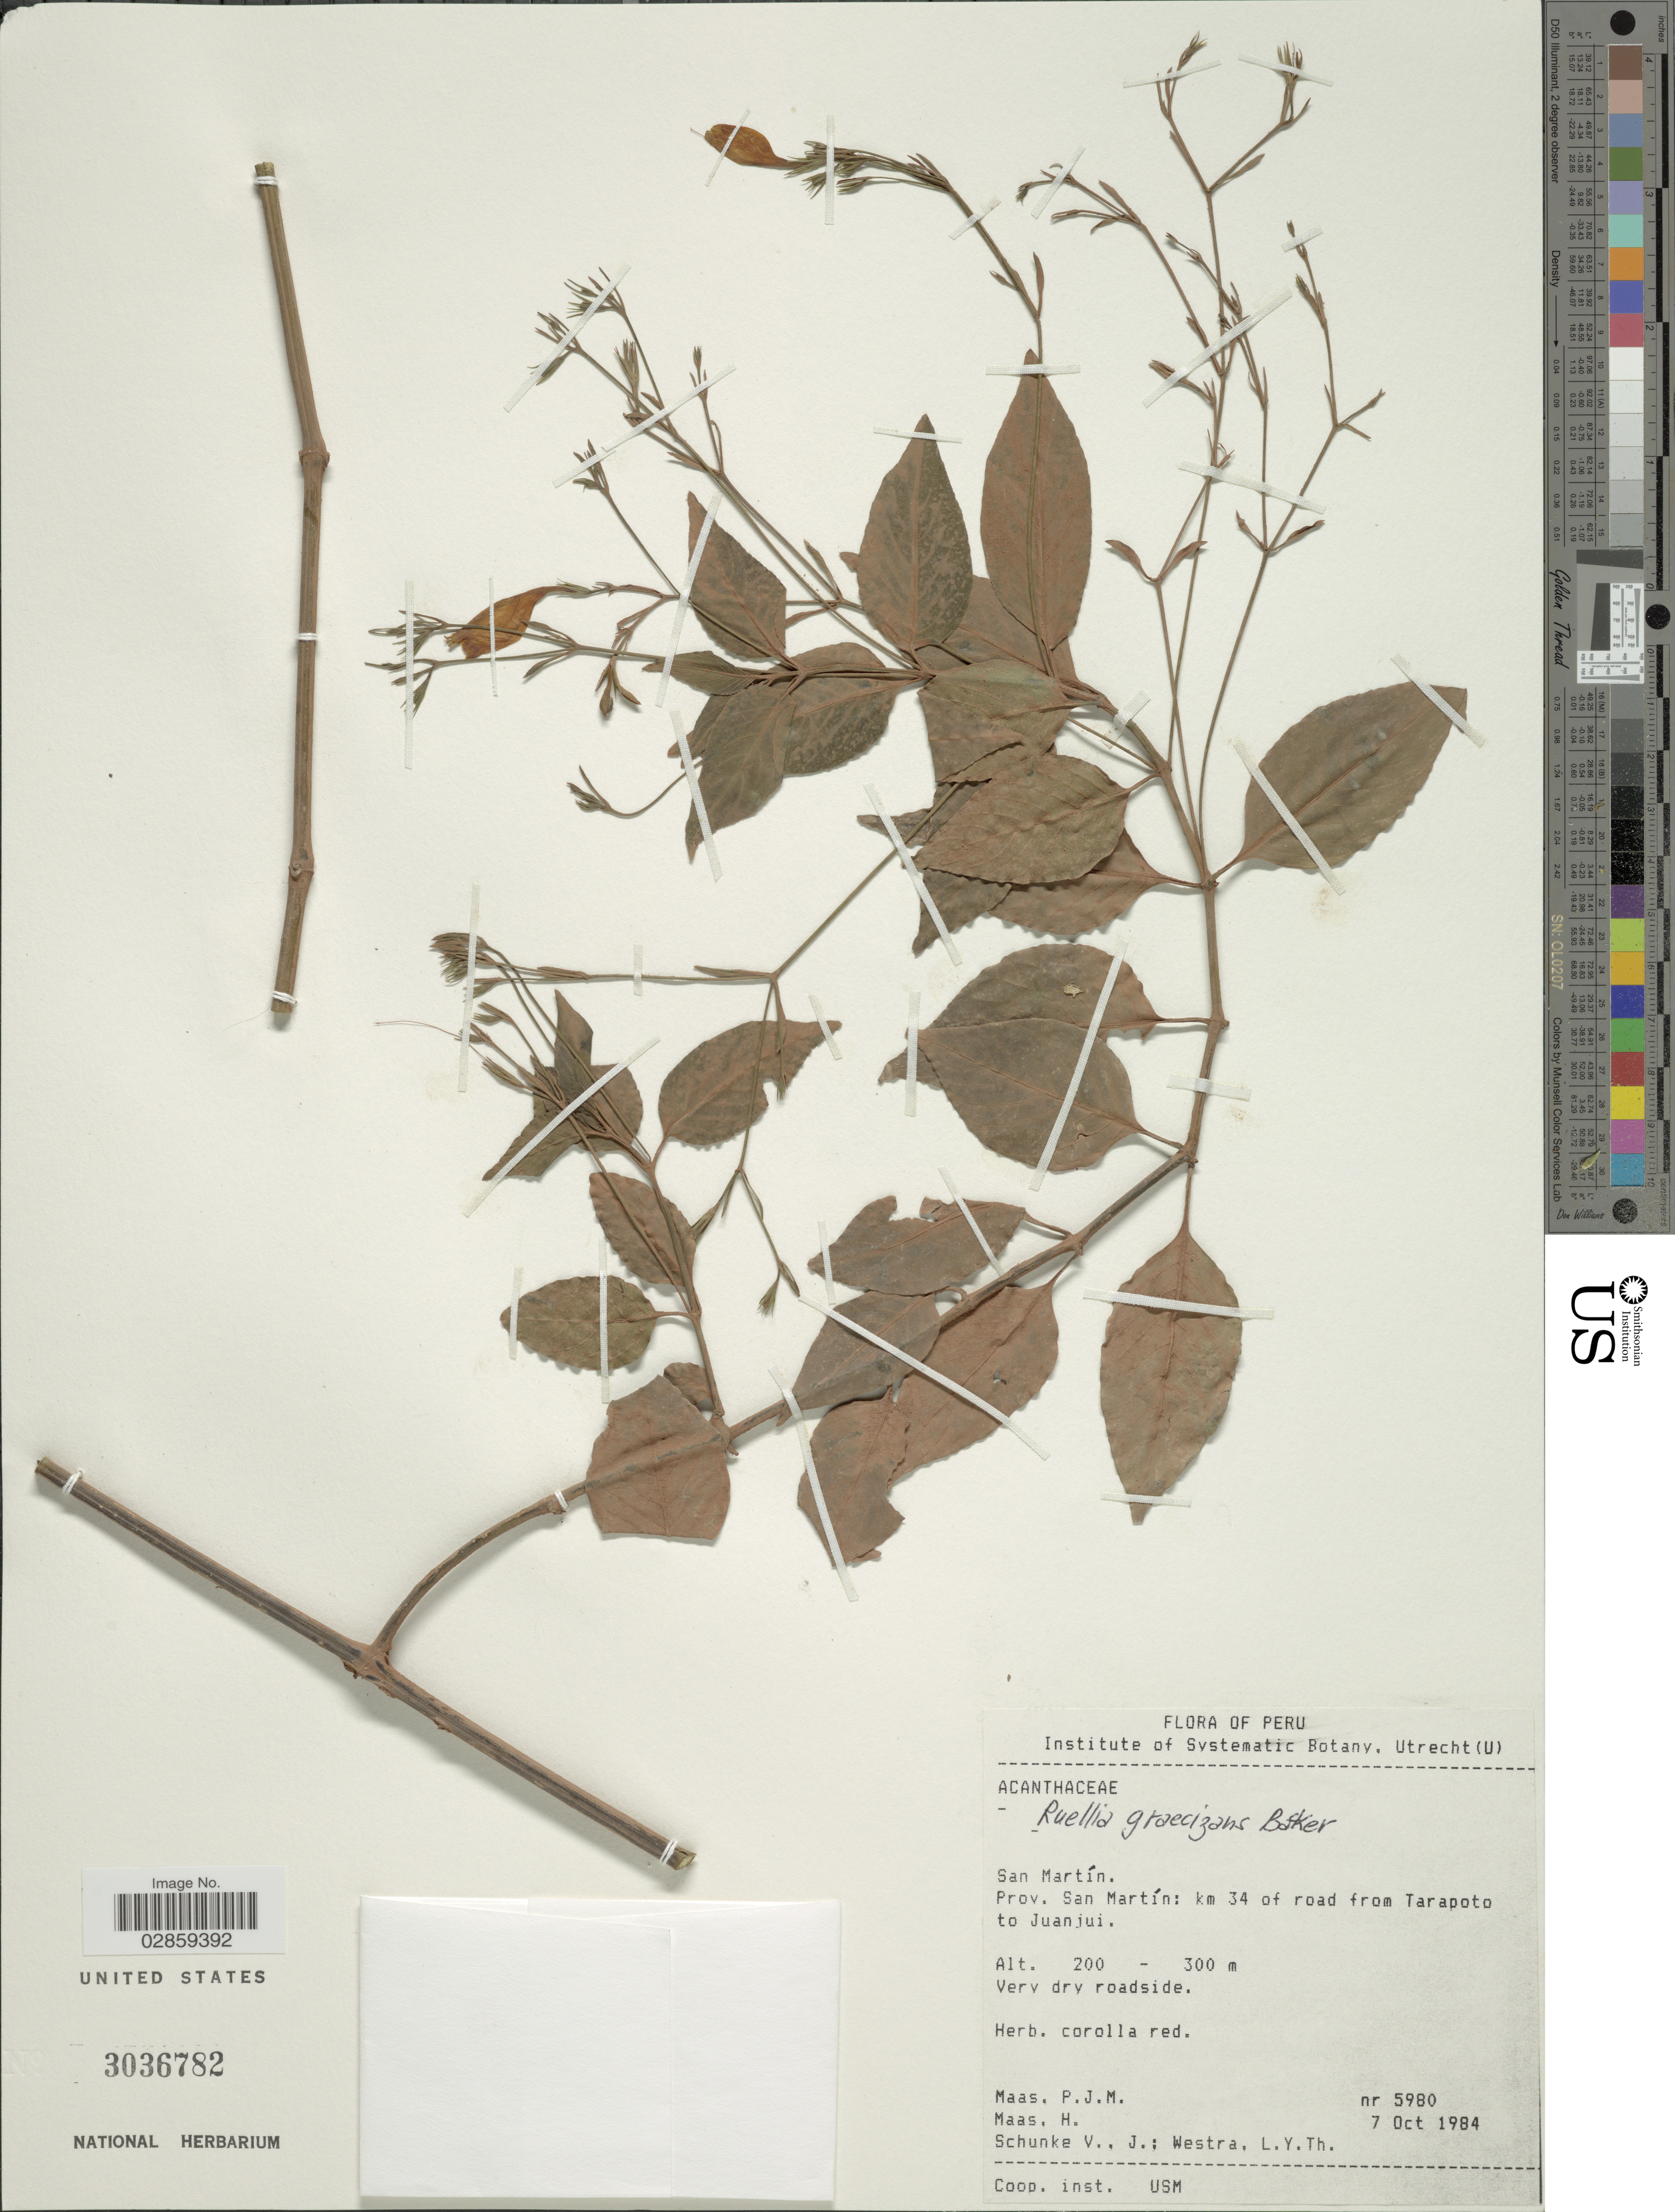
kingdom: Plantae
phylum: Tracheophyta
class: Magnoliopsida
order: Lamiales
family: Acanthaceae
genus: Ruellia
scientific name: Ruellia brevifolia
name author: (Pohl) C. Ezcurra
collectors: P. Maas, H. Maas, J. Schunke Vigo & L. Y. T. Westra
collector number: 5980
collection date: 1984-10-07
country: Peru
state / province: San Martín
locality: Prov. San Martín: km 34 of road from Tarapoto to Juanjui.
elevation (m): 200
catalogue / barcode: US 3036782